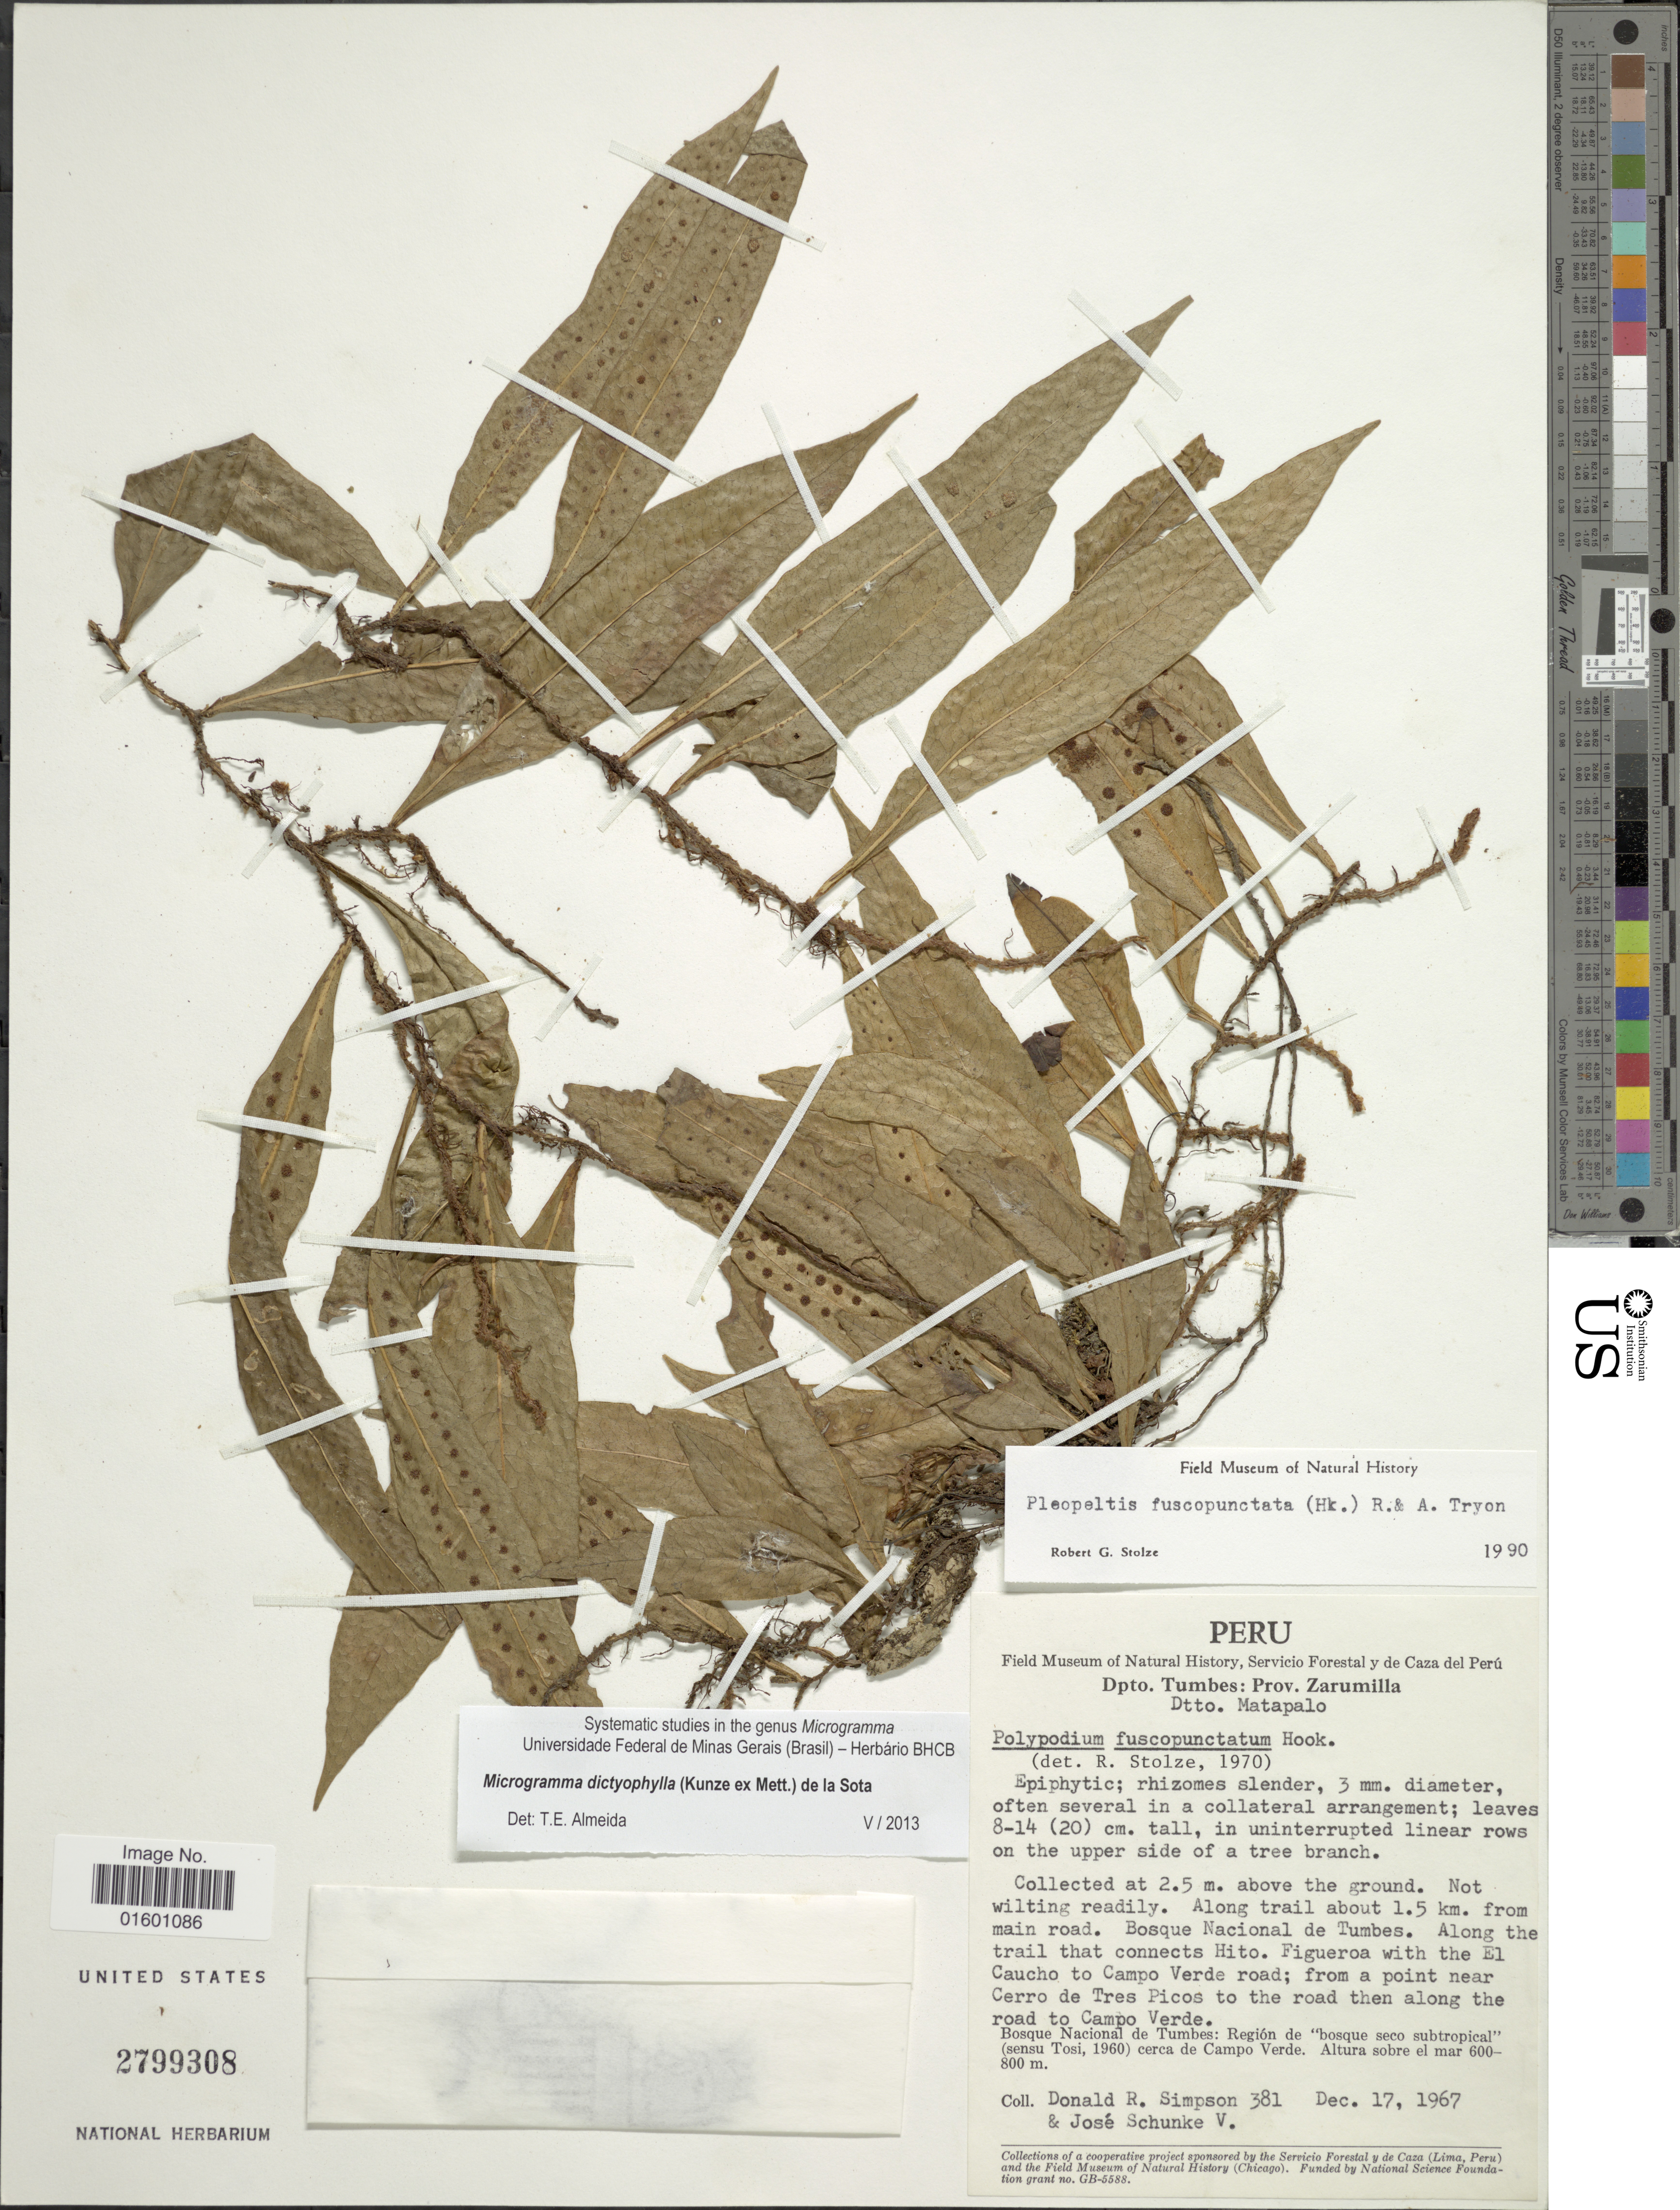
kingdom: Plantae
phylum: Tracheophyta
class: Polypodiopsida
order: Polypodiales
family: Polypodiaceae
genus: Microgramma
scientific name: Microgramma dictyophylla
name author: (Kunze ex Mett.) de la Sota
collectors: D. R. Simpson & J. Schunke Vigo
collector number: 381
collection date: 1967-12-17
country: Peru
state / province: Tumbes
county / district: Zarumilla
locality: Prov. Zarumilla, Dtto. Matapalo, Along trail about 1.5 km. from main road. Bosque Nacional de Tumbes. Along the trail that connects Hito. Figuero with the El Caucho to Campo Verde road; from a point near Cerro de Tres Picos to the road then along the road to Ca,p Verde. Bosque Nacional de Tumbes: Region de "bosque seco subtropical" (sensu Tosi, 1960) cerca de Campo Verde.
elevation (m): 600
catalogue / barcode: US 2799308